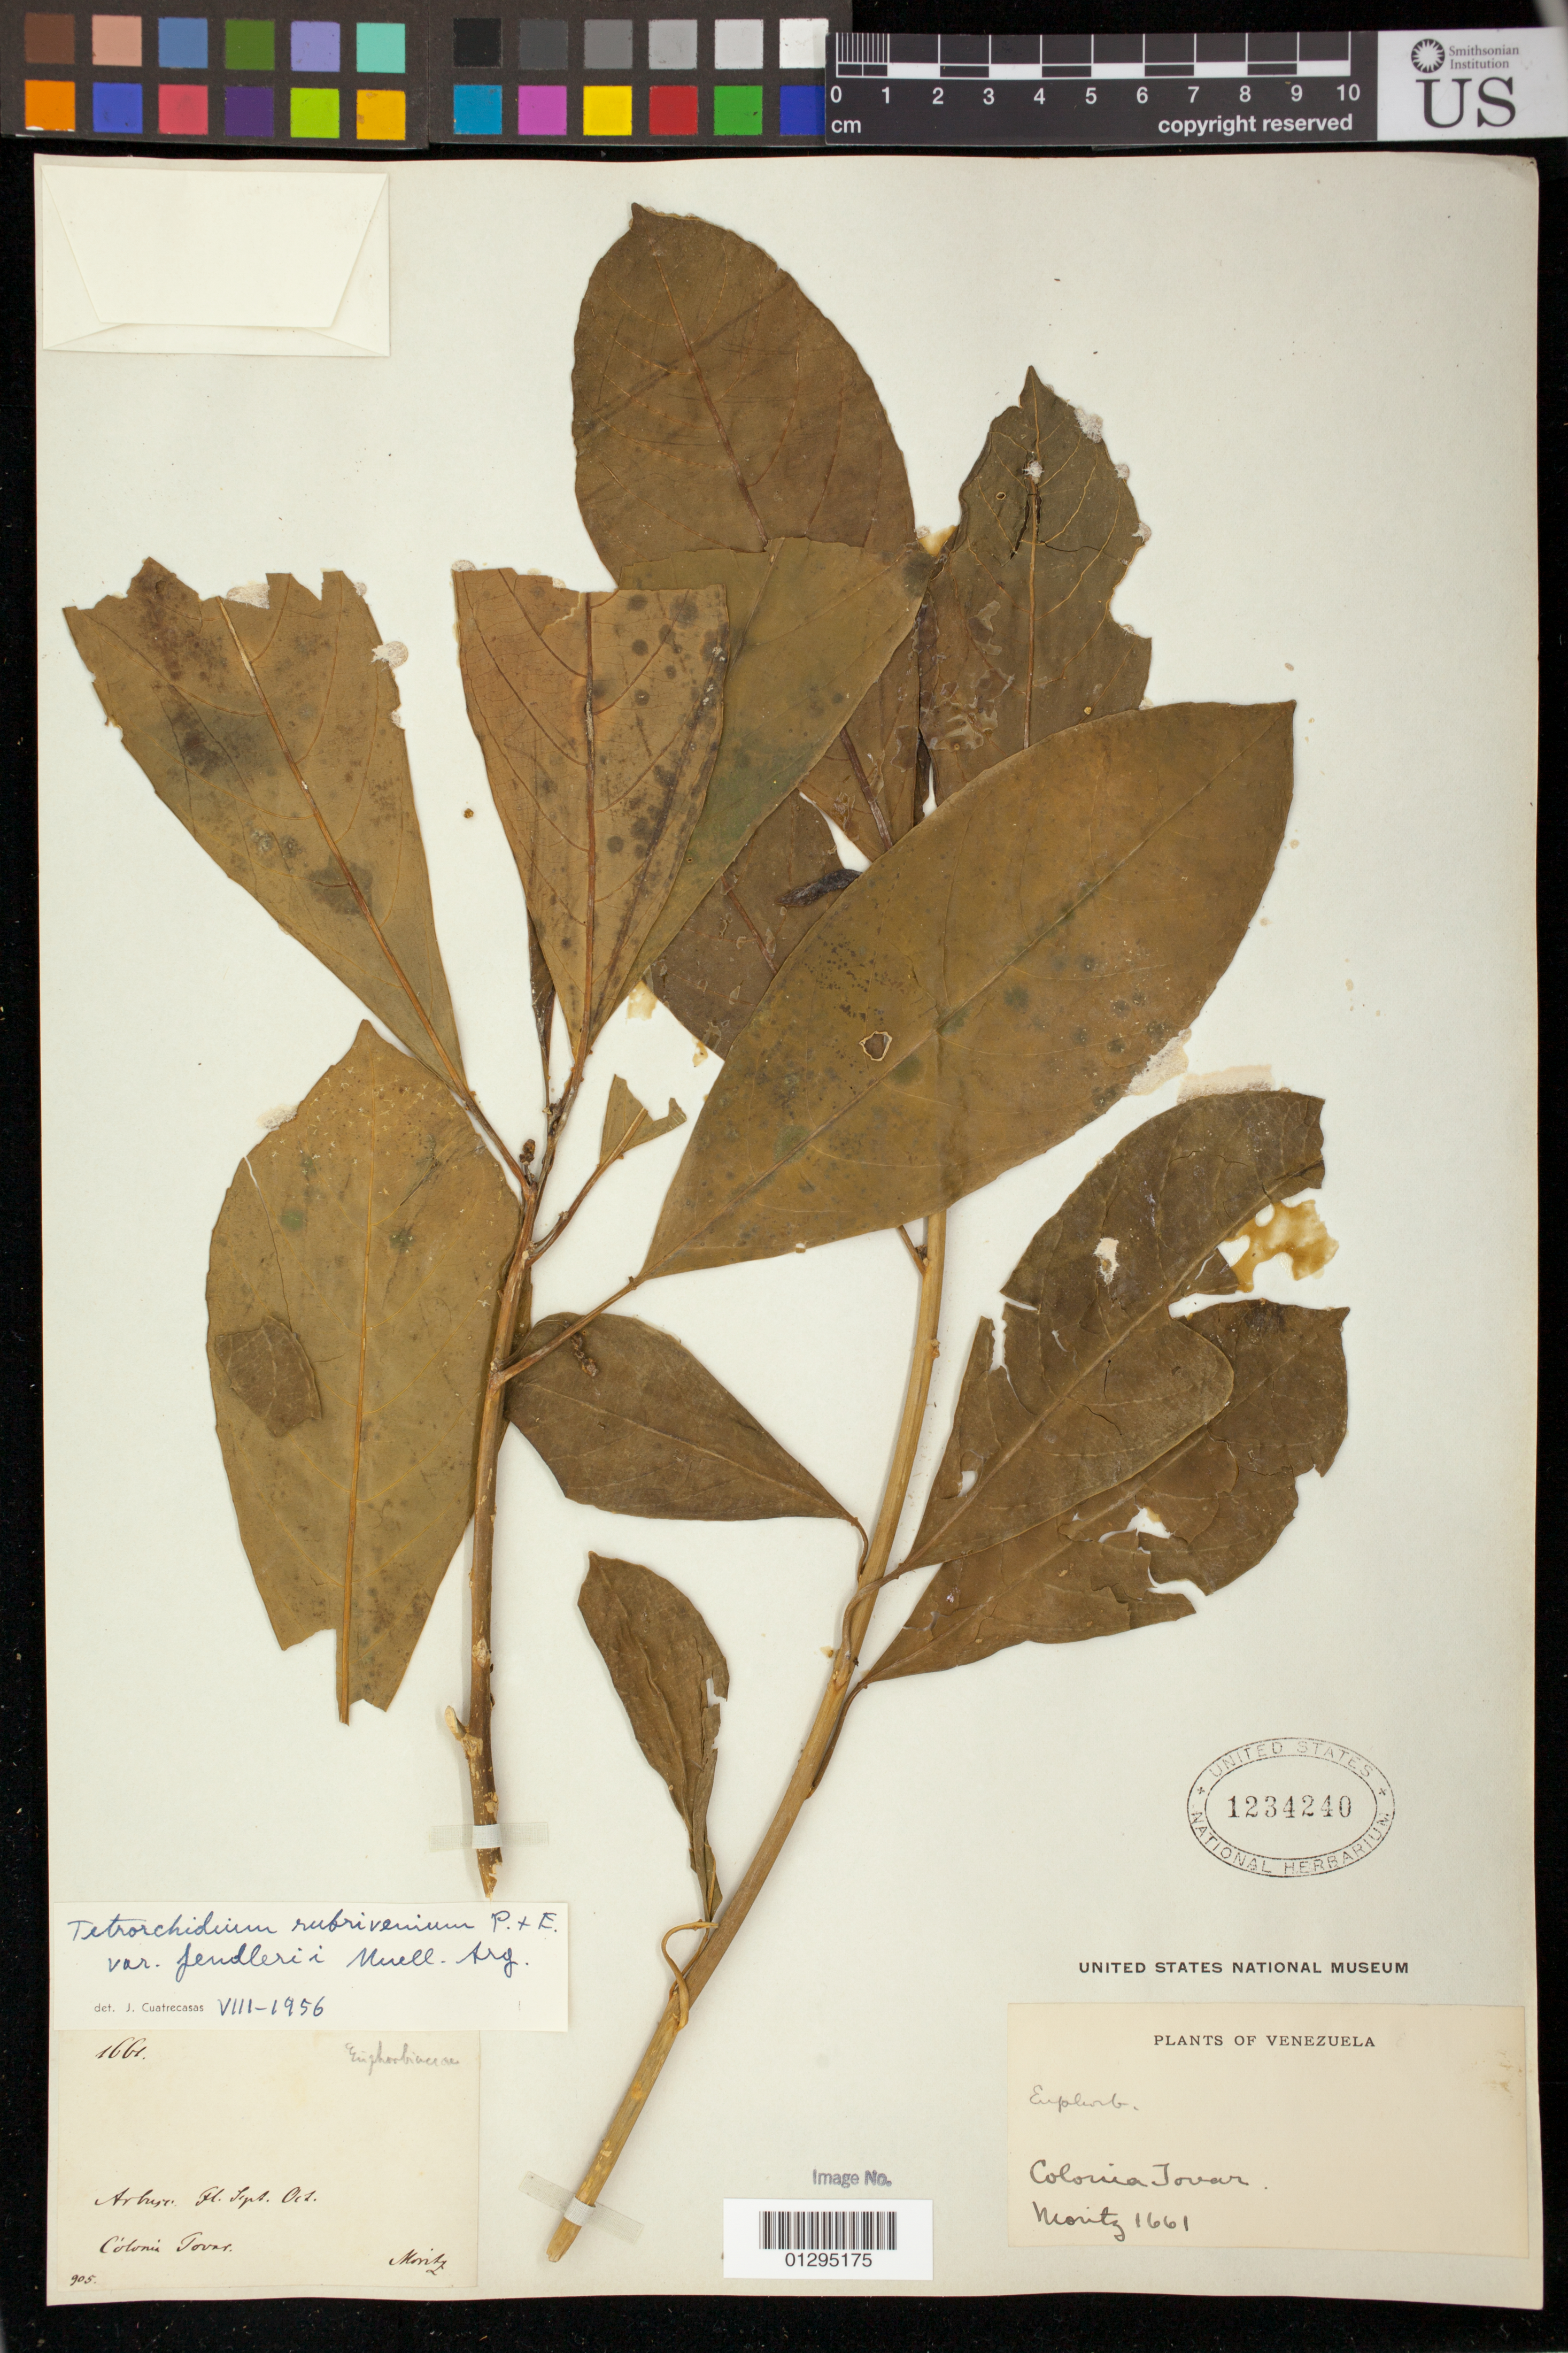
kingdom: Plantae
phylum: Tracheophyta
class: Magnoliopsida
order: Malpighiales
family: Euphorbiaceae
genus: Tetrorchidium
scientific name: Tetrorchidium rubrivenium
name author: Poepp.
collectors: Moritz, --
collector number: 1661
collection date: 1905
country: Venezuela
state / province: Aragua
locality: Colonia Tovar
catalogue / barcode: US 1234240